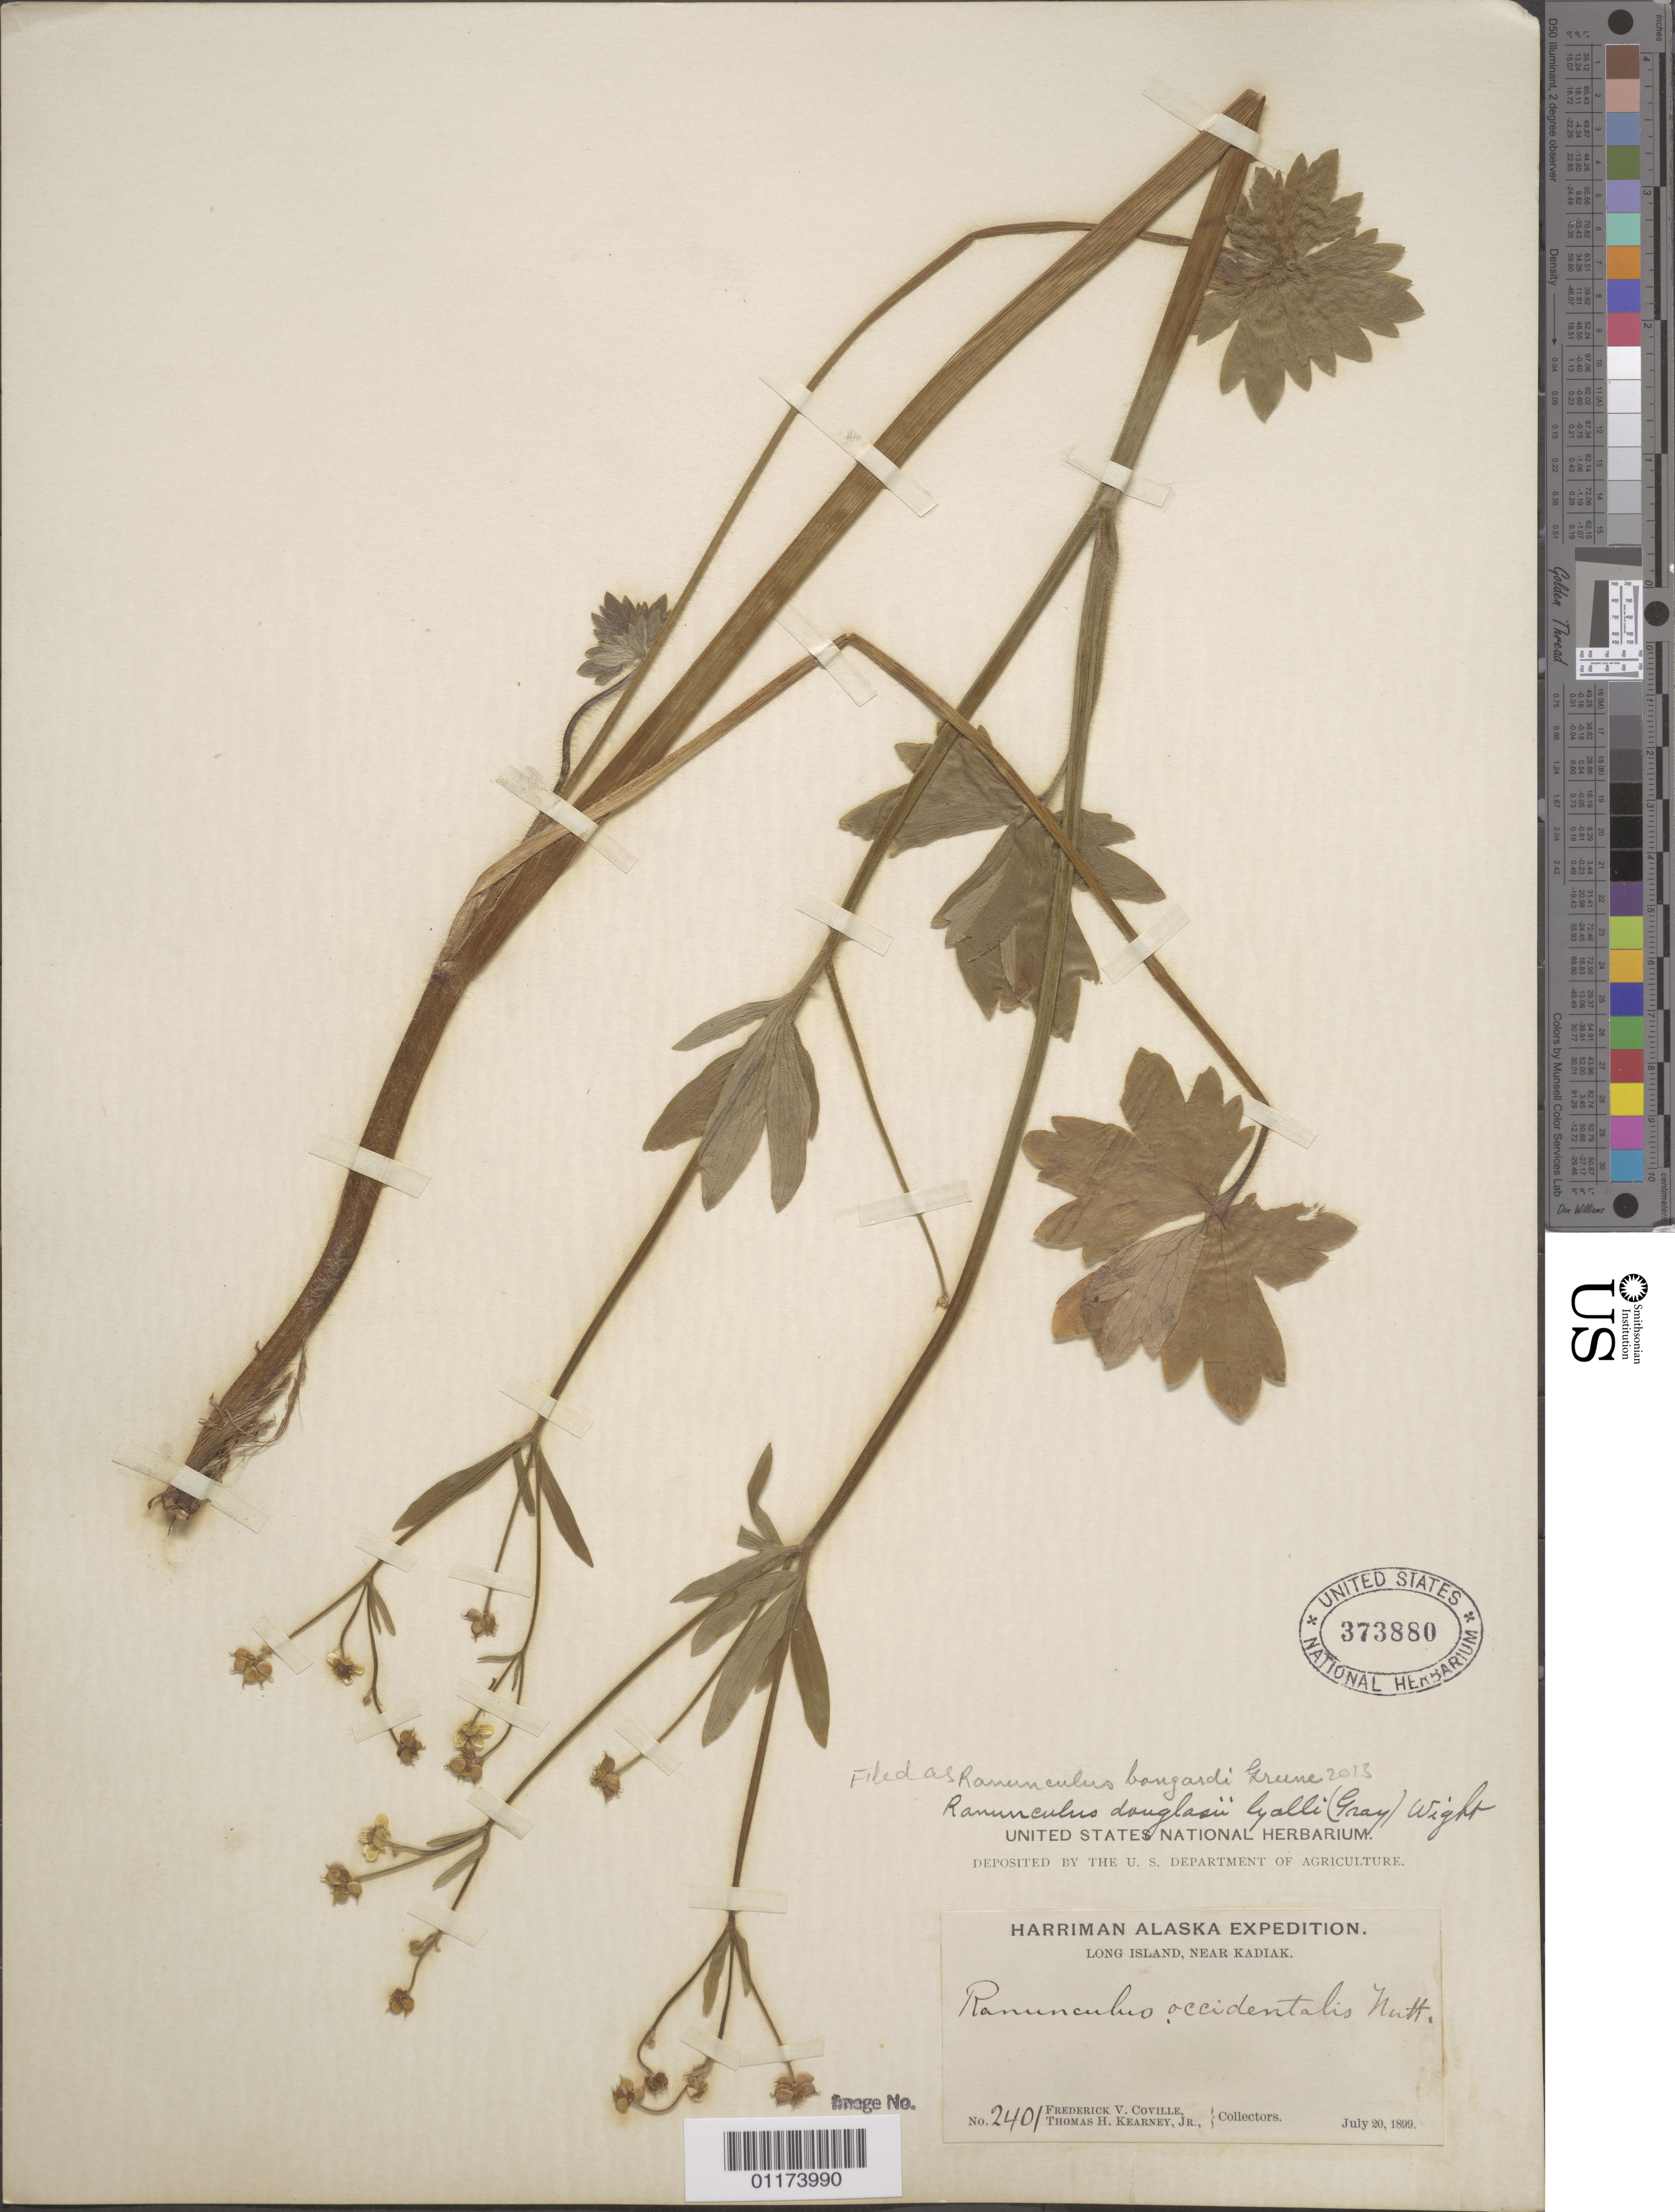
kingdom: Plantae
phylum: Tracheophyta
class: Magnoliopsida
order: Ranunculales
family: Ranunculaceae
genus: Ranunculus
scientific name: Ranunculus bongardii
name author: Greene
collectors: F. V. Coville & T. H. Kearney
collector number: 2401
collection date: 1899-07-20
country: United States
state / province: Alaska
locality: Long Island, near Kadiak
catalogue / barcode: US 373880